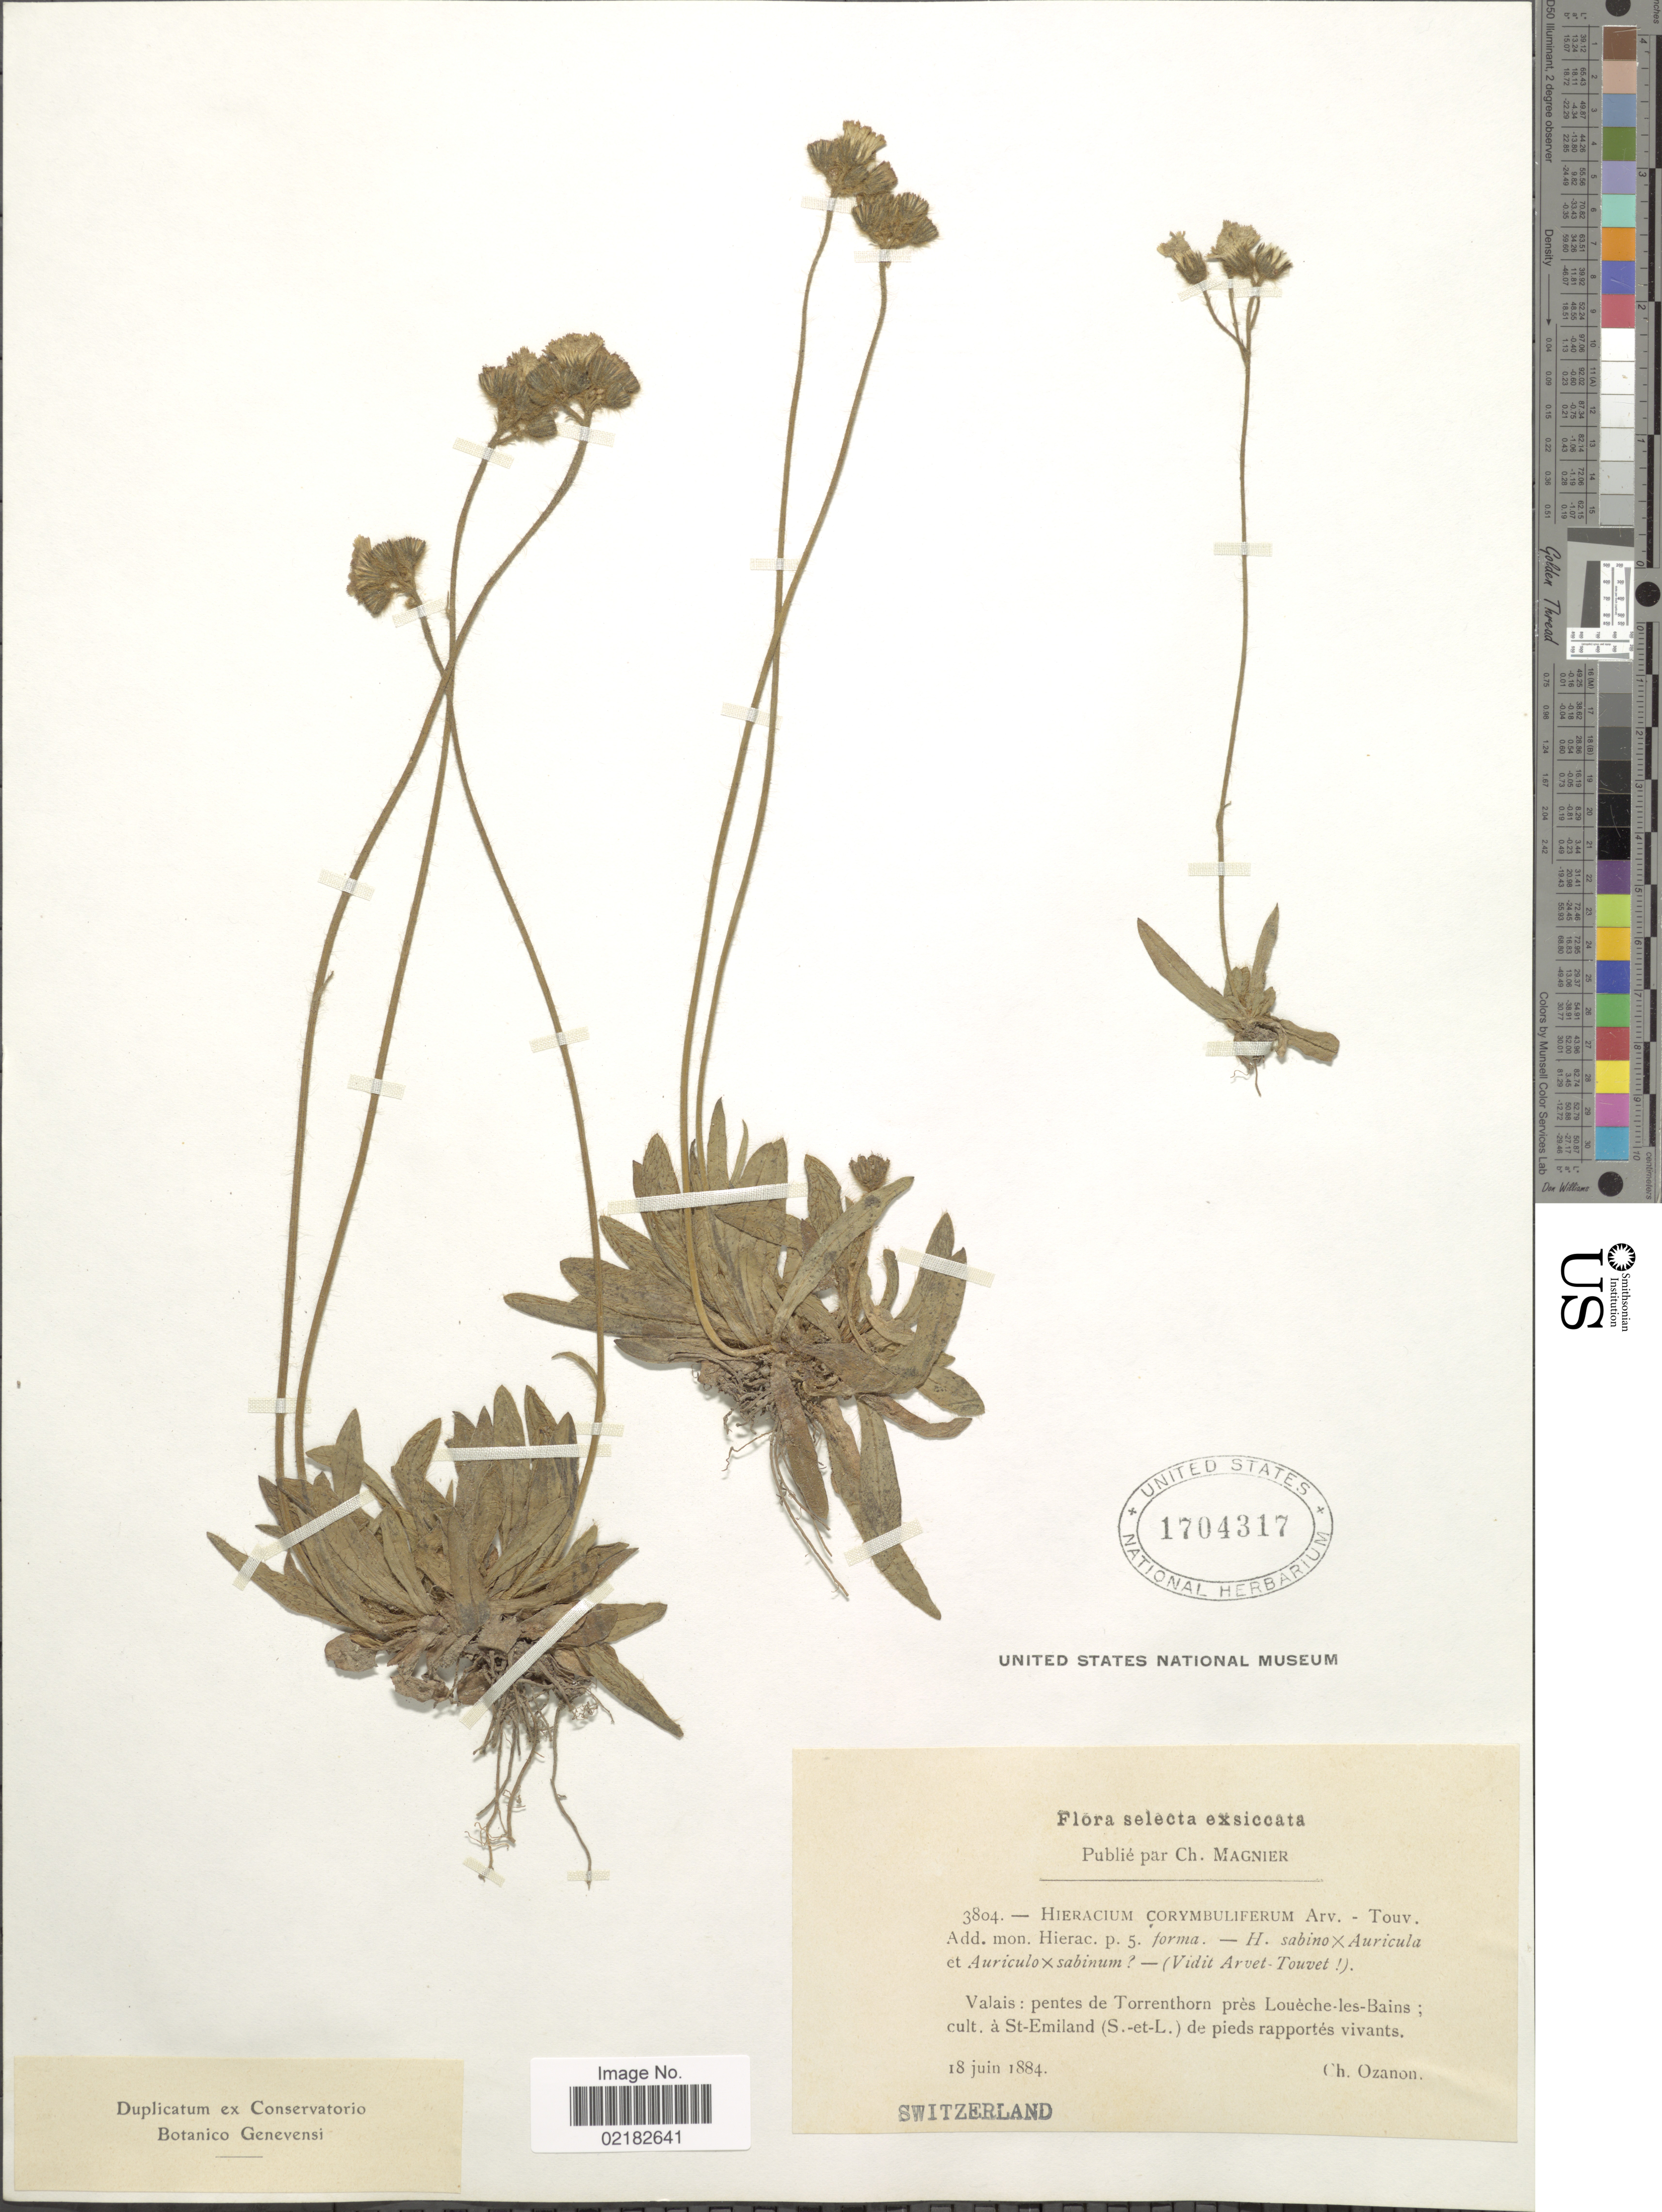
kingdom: Plantae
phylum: Tracheophyta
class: Magnoliopsida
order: Asterales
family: Asteraceae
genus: Hieracium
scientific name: Hieracium corymbuliferum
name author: Arvet-Touvet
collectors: C. Ozanon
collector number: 3804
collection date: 1884-06-18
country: Switzerland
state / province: Valais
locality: Pentes de Torrenthorn pres loueche-les -Bains; cult. a St-Emiland (S. -et-L) de pieds rapportes vivants.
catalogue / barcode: US 1704317